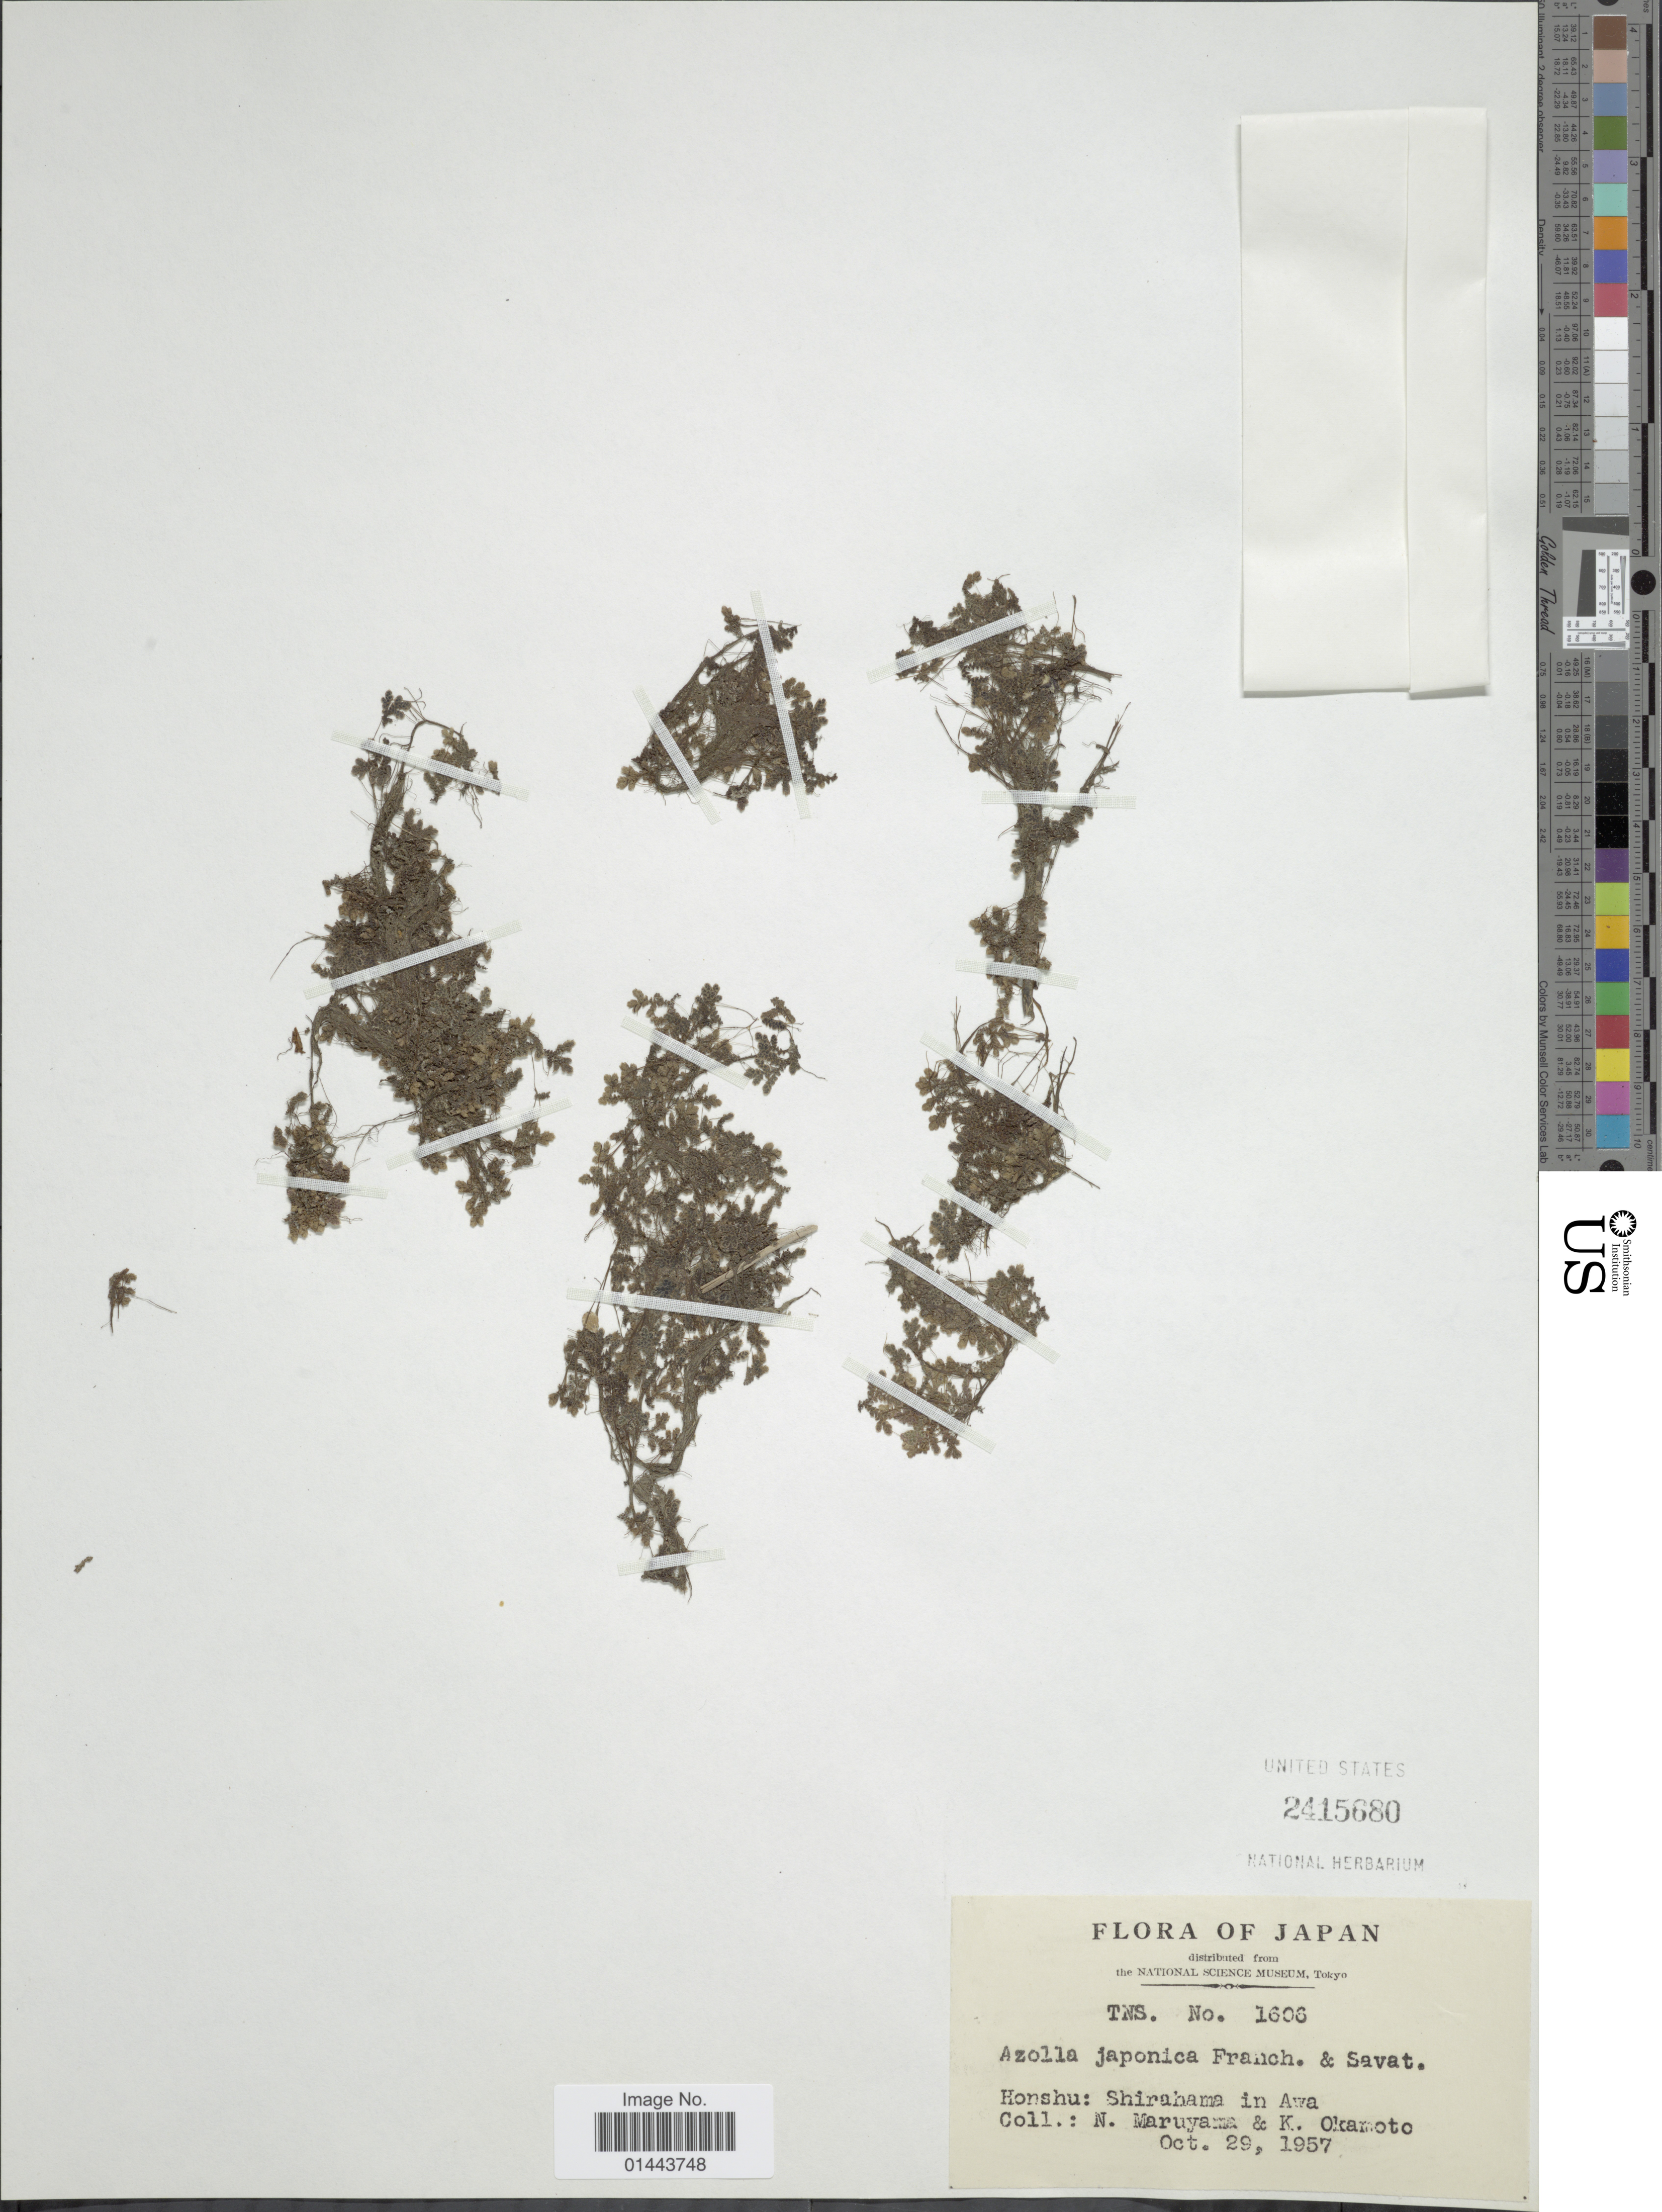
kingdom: Plantae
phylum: Tracheophyta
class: Polypodiopsida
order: Salviniales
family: Salviniaceae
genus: Azolla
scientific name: Azolla pinnata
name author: R. Br.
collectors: N. Maruyama & K. Okamoto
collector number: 1606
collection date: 1957-10-29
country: Japan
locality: Honshu: Shirahama in Awa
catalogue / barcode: US 2415680